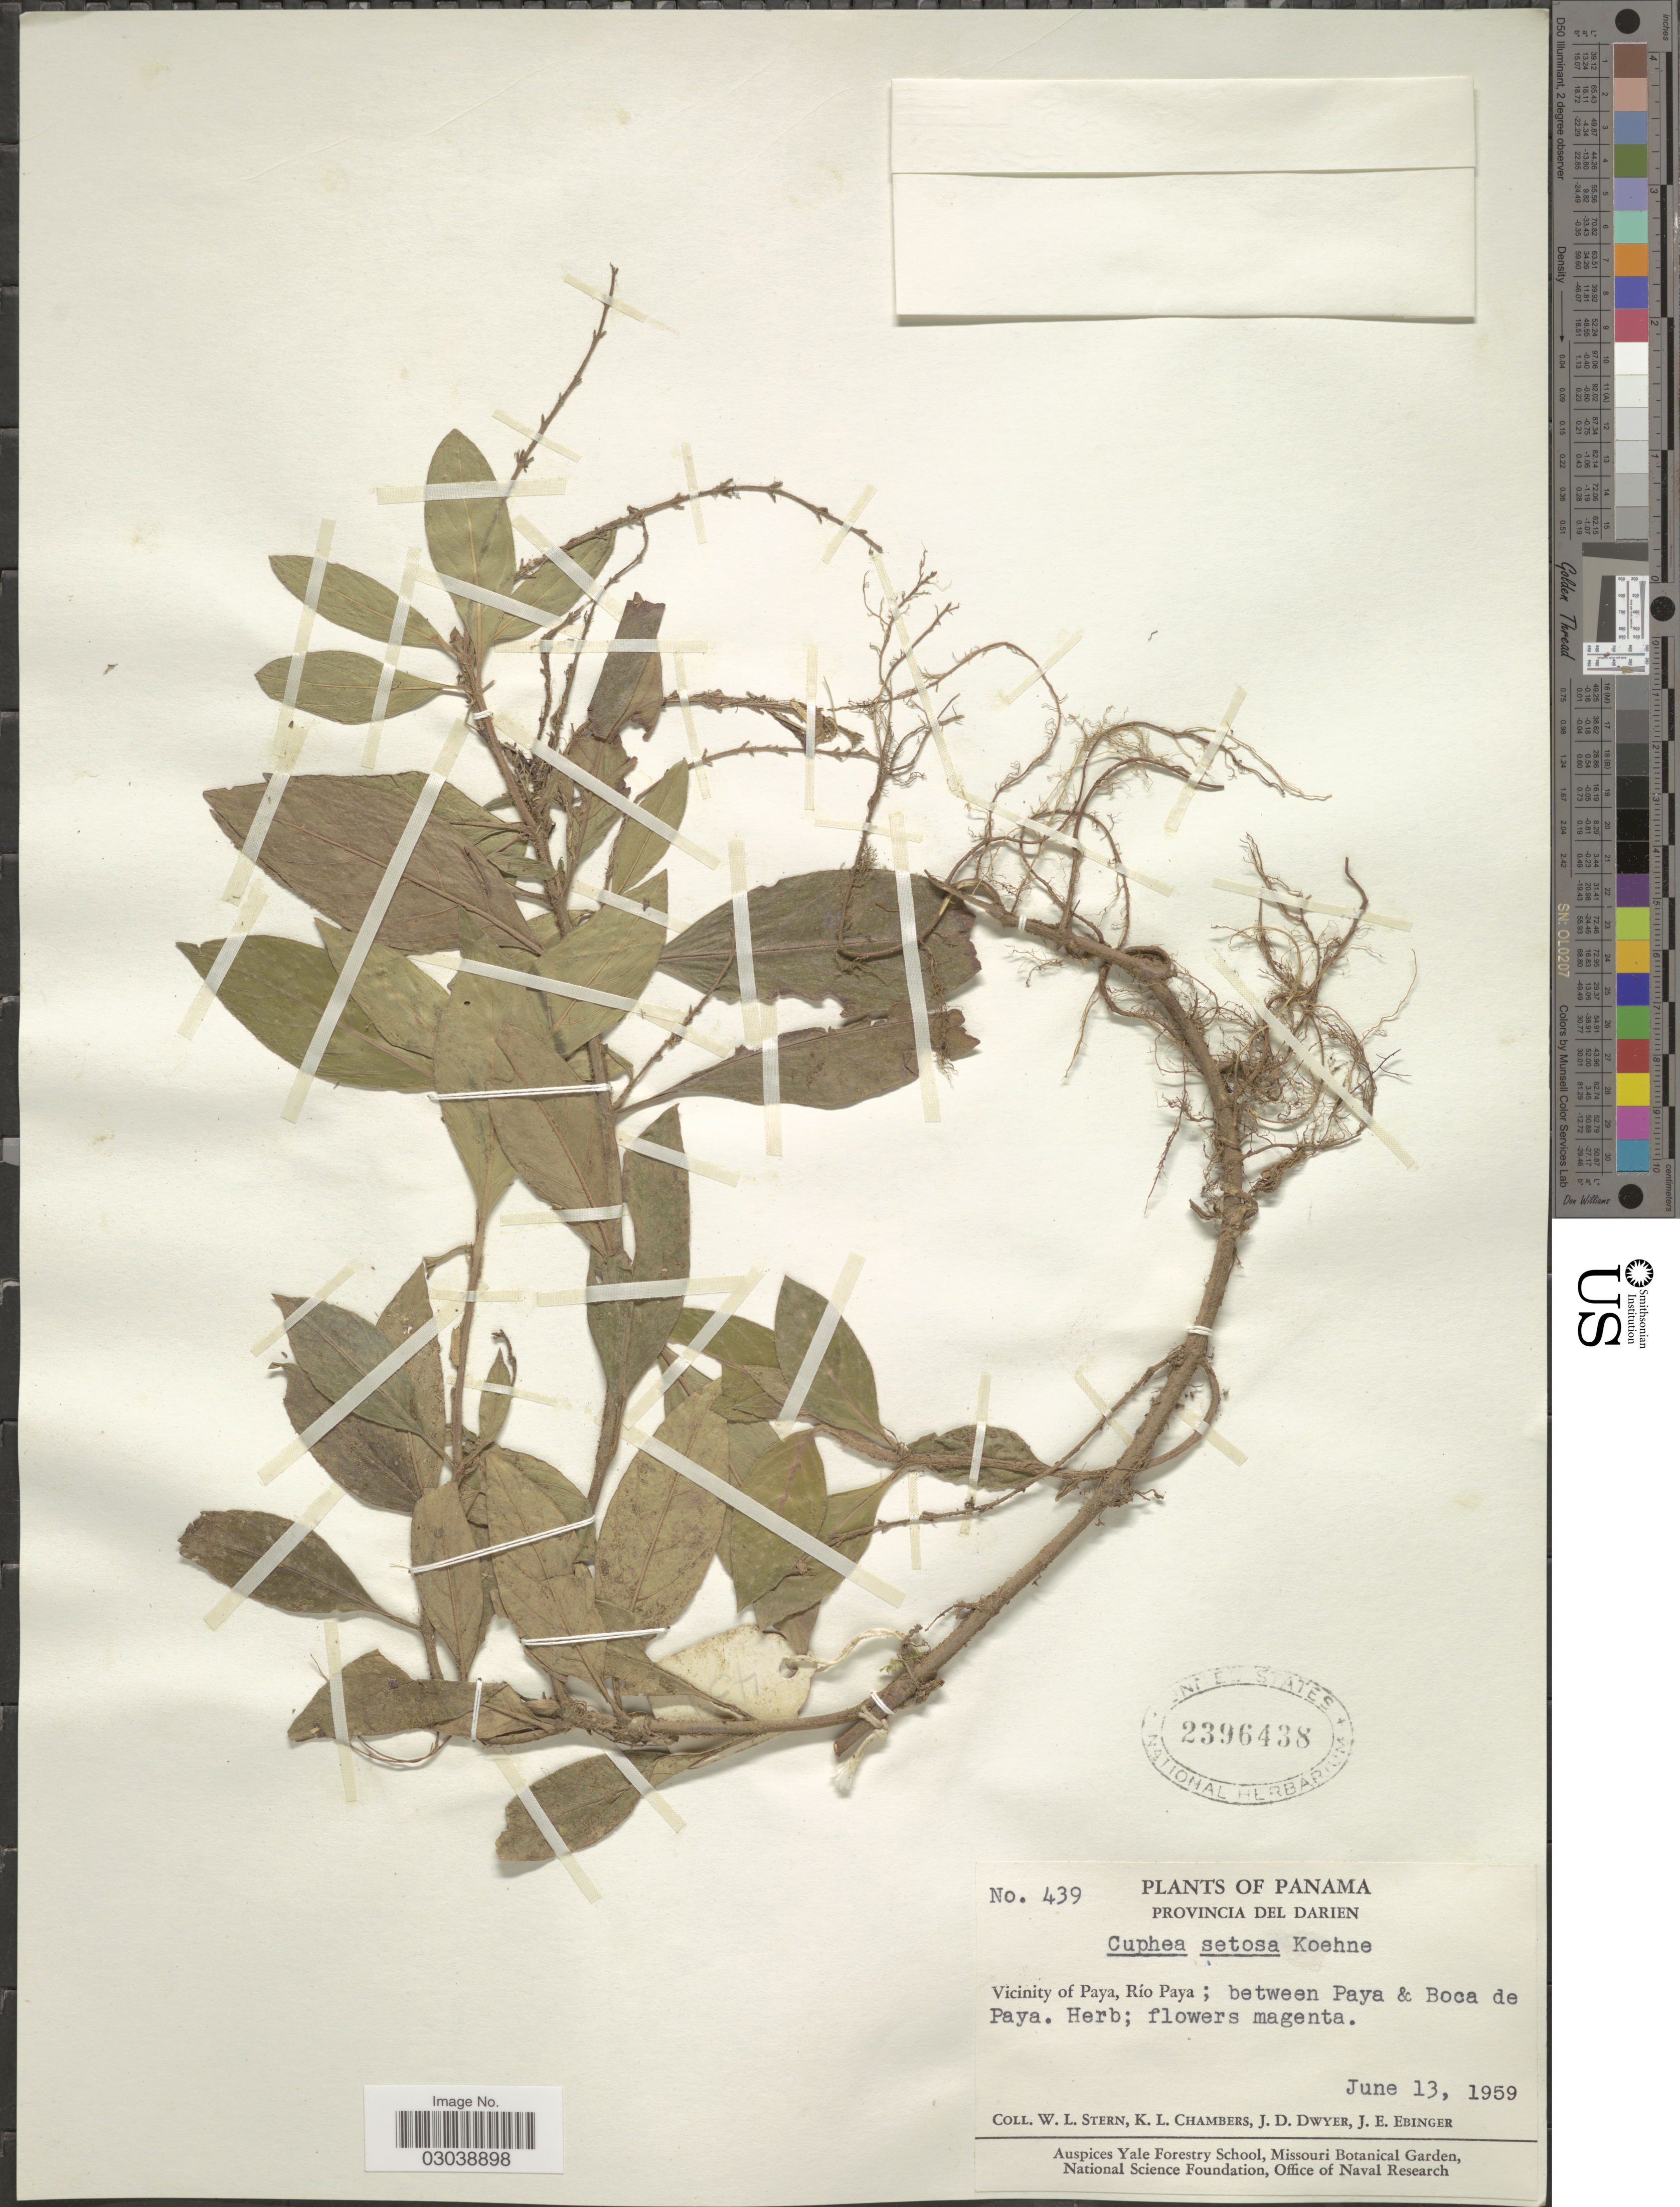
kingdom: Plantae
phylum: Tracheophyta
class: Magnoliopsida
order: Myrtales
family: Lythraceae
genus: Cuphea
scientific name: Cuphea setosa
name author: Koehne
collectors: W. L. Stern, K. Chambers, J. D. Dwyer & J. Ebinger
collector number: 439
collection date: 1959-06-13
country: Panama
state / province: Darién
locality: Vicinity of Paya, Río Paya; between Paya & Boca de Paya.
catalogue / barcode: US 2396438